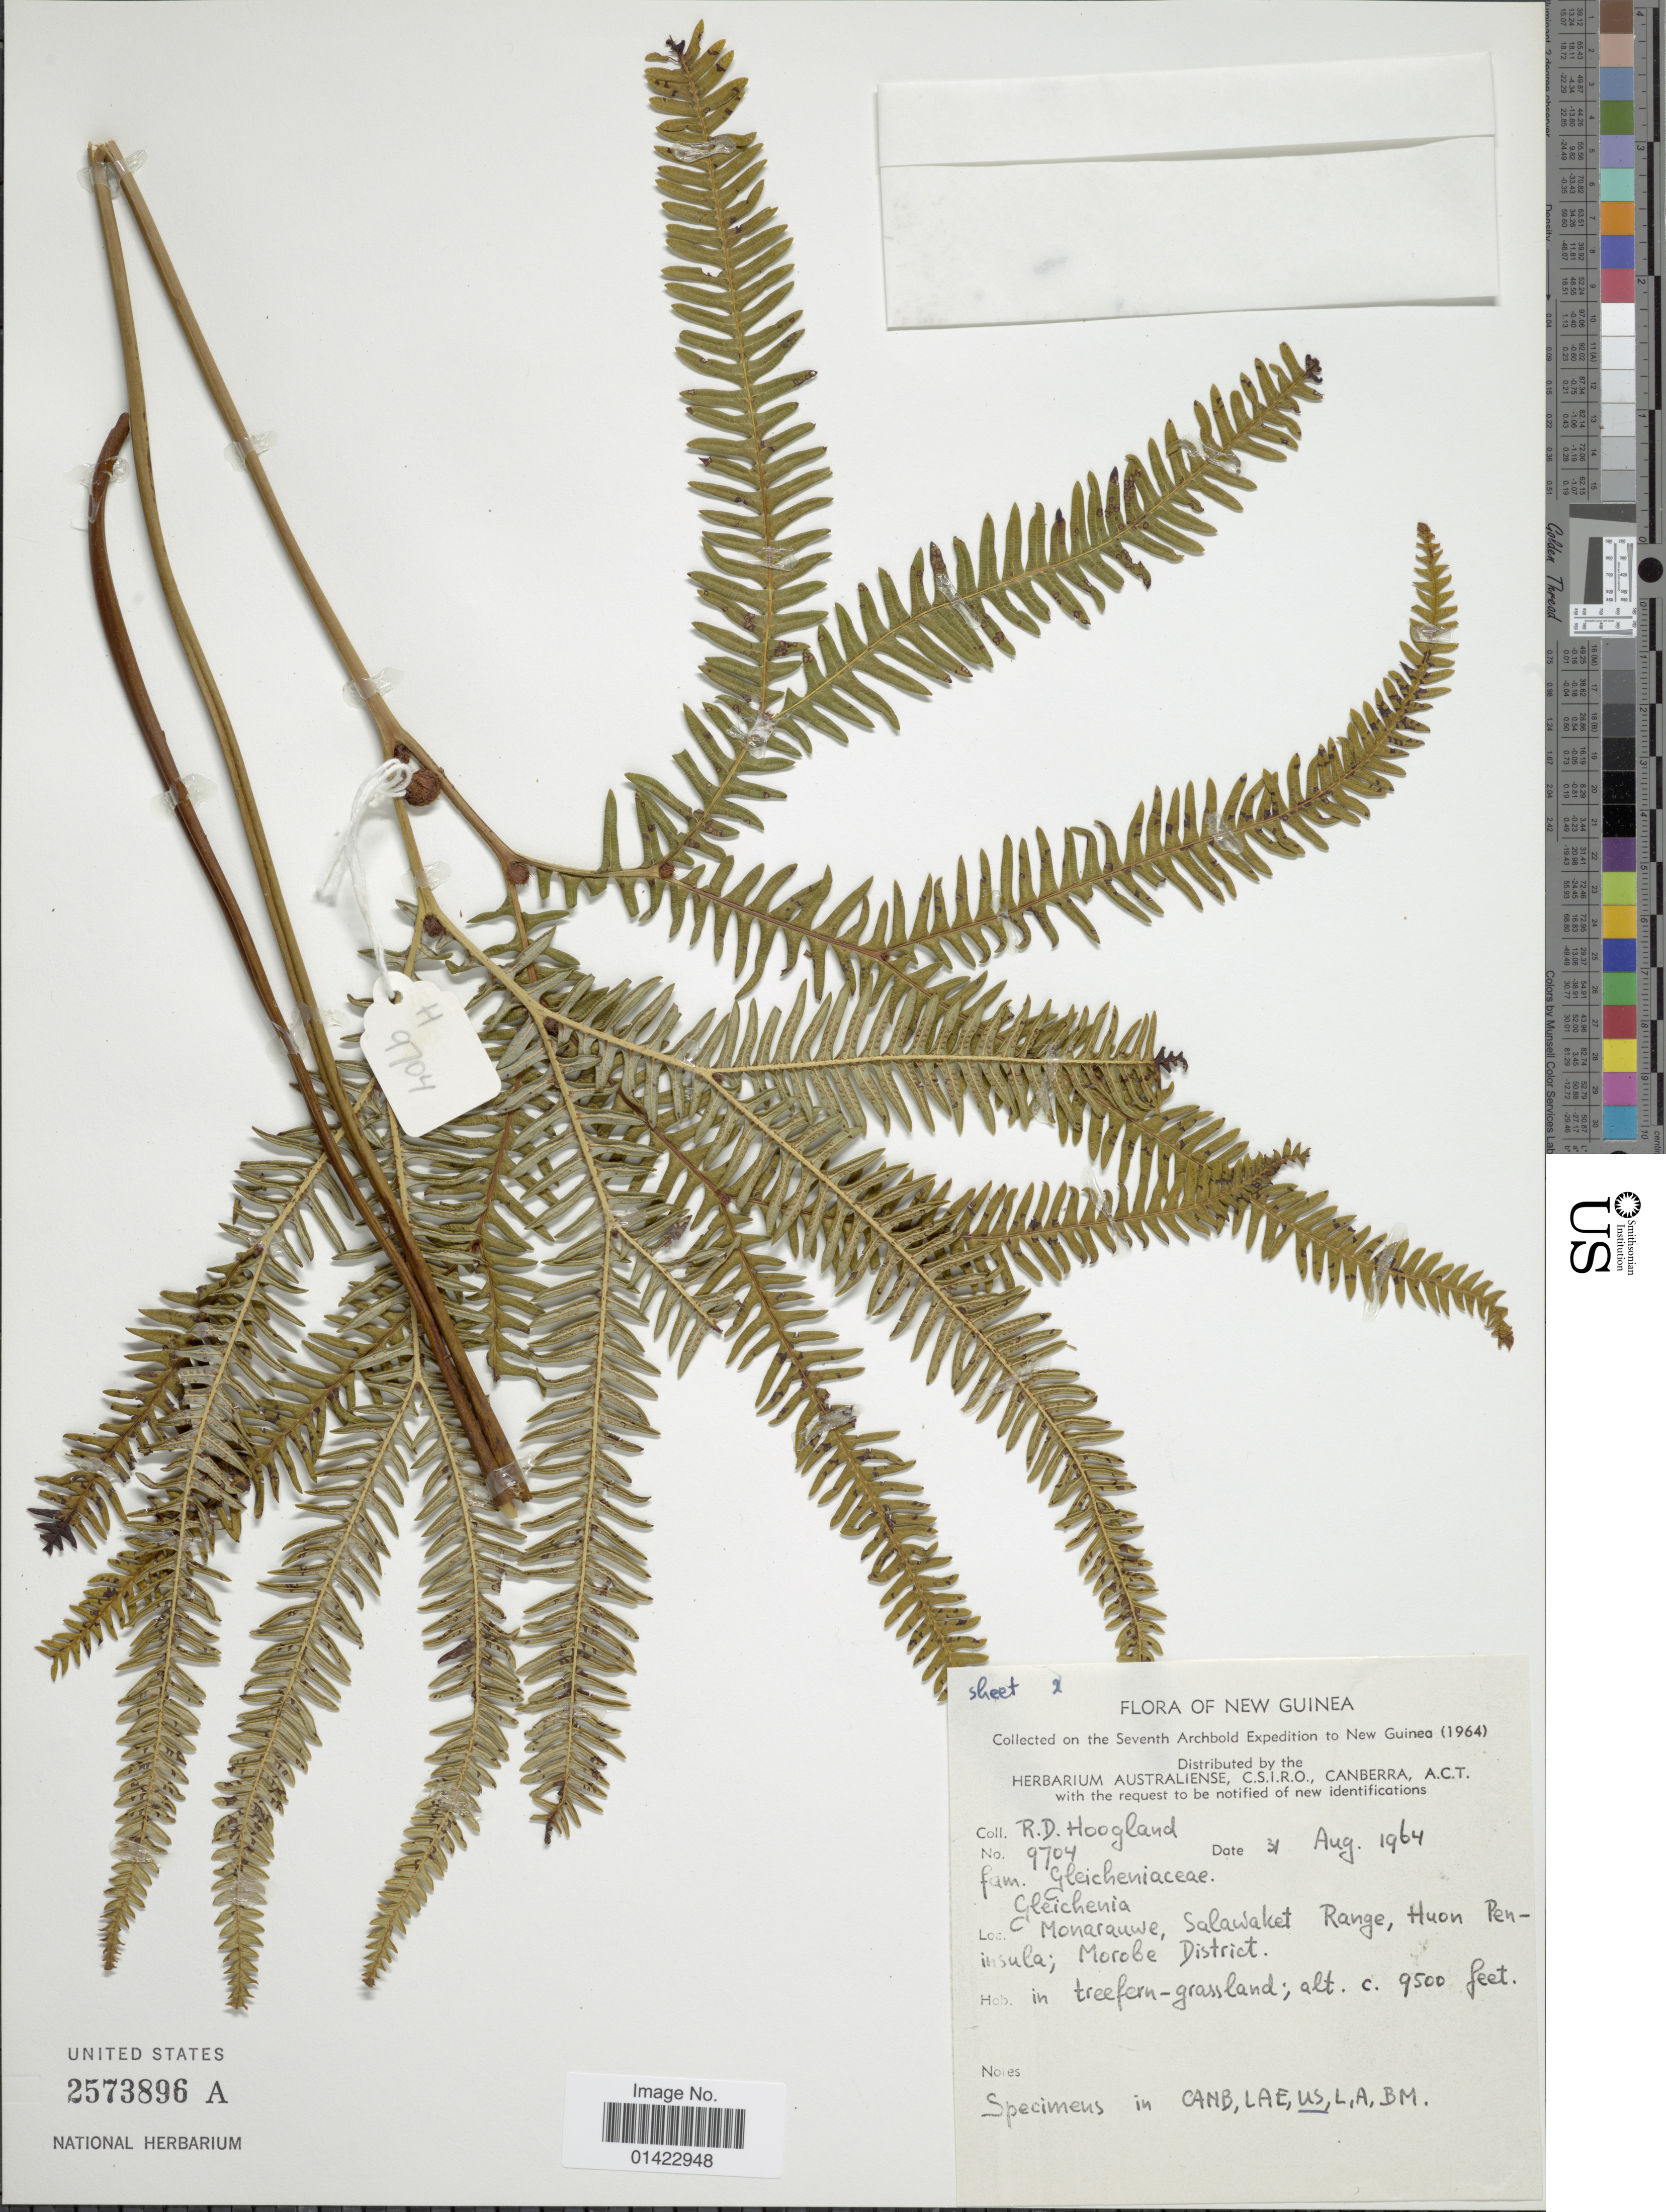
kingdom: Plantae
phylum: Tracheophyta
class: Polypodiopsida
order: Gleicheniales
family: Gleicheniaceae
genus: Sticherus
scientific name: Sticherus sp.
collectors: R. D. Hoogland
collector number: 9704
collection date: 1964-08-31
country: Papua New Guinea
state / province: Morobe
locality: New Guinea. Monarauwe, Salawaket Range, Huon Peninsula.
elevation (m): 2896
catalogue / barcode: US 2573896A